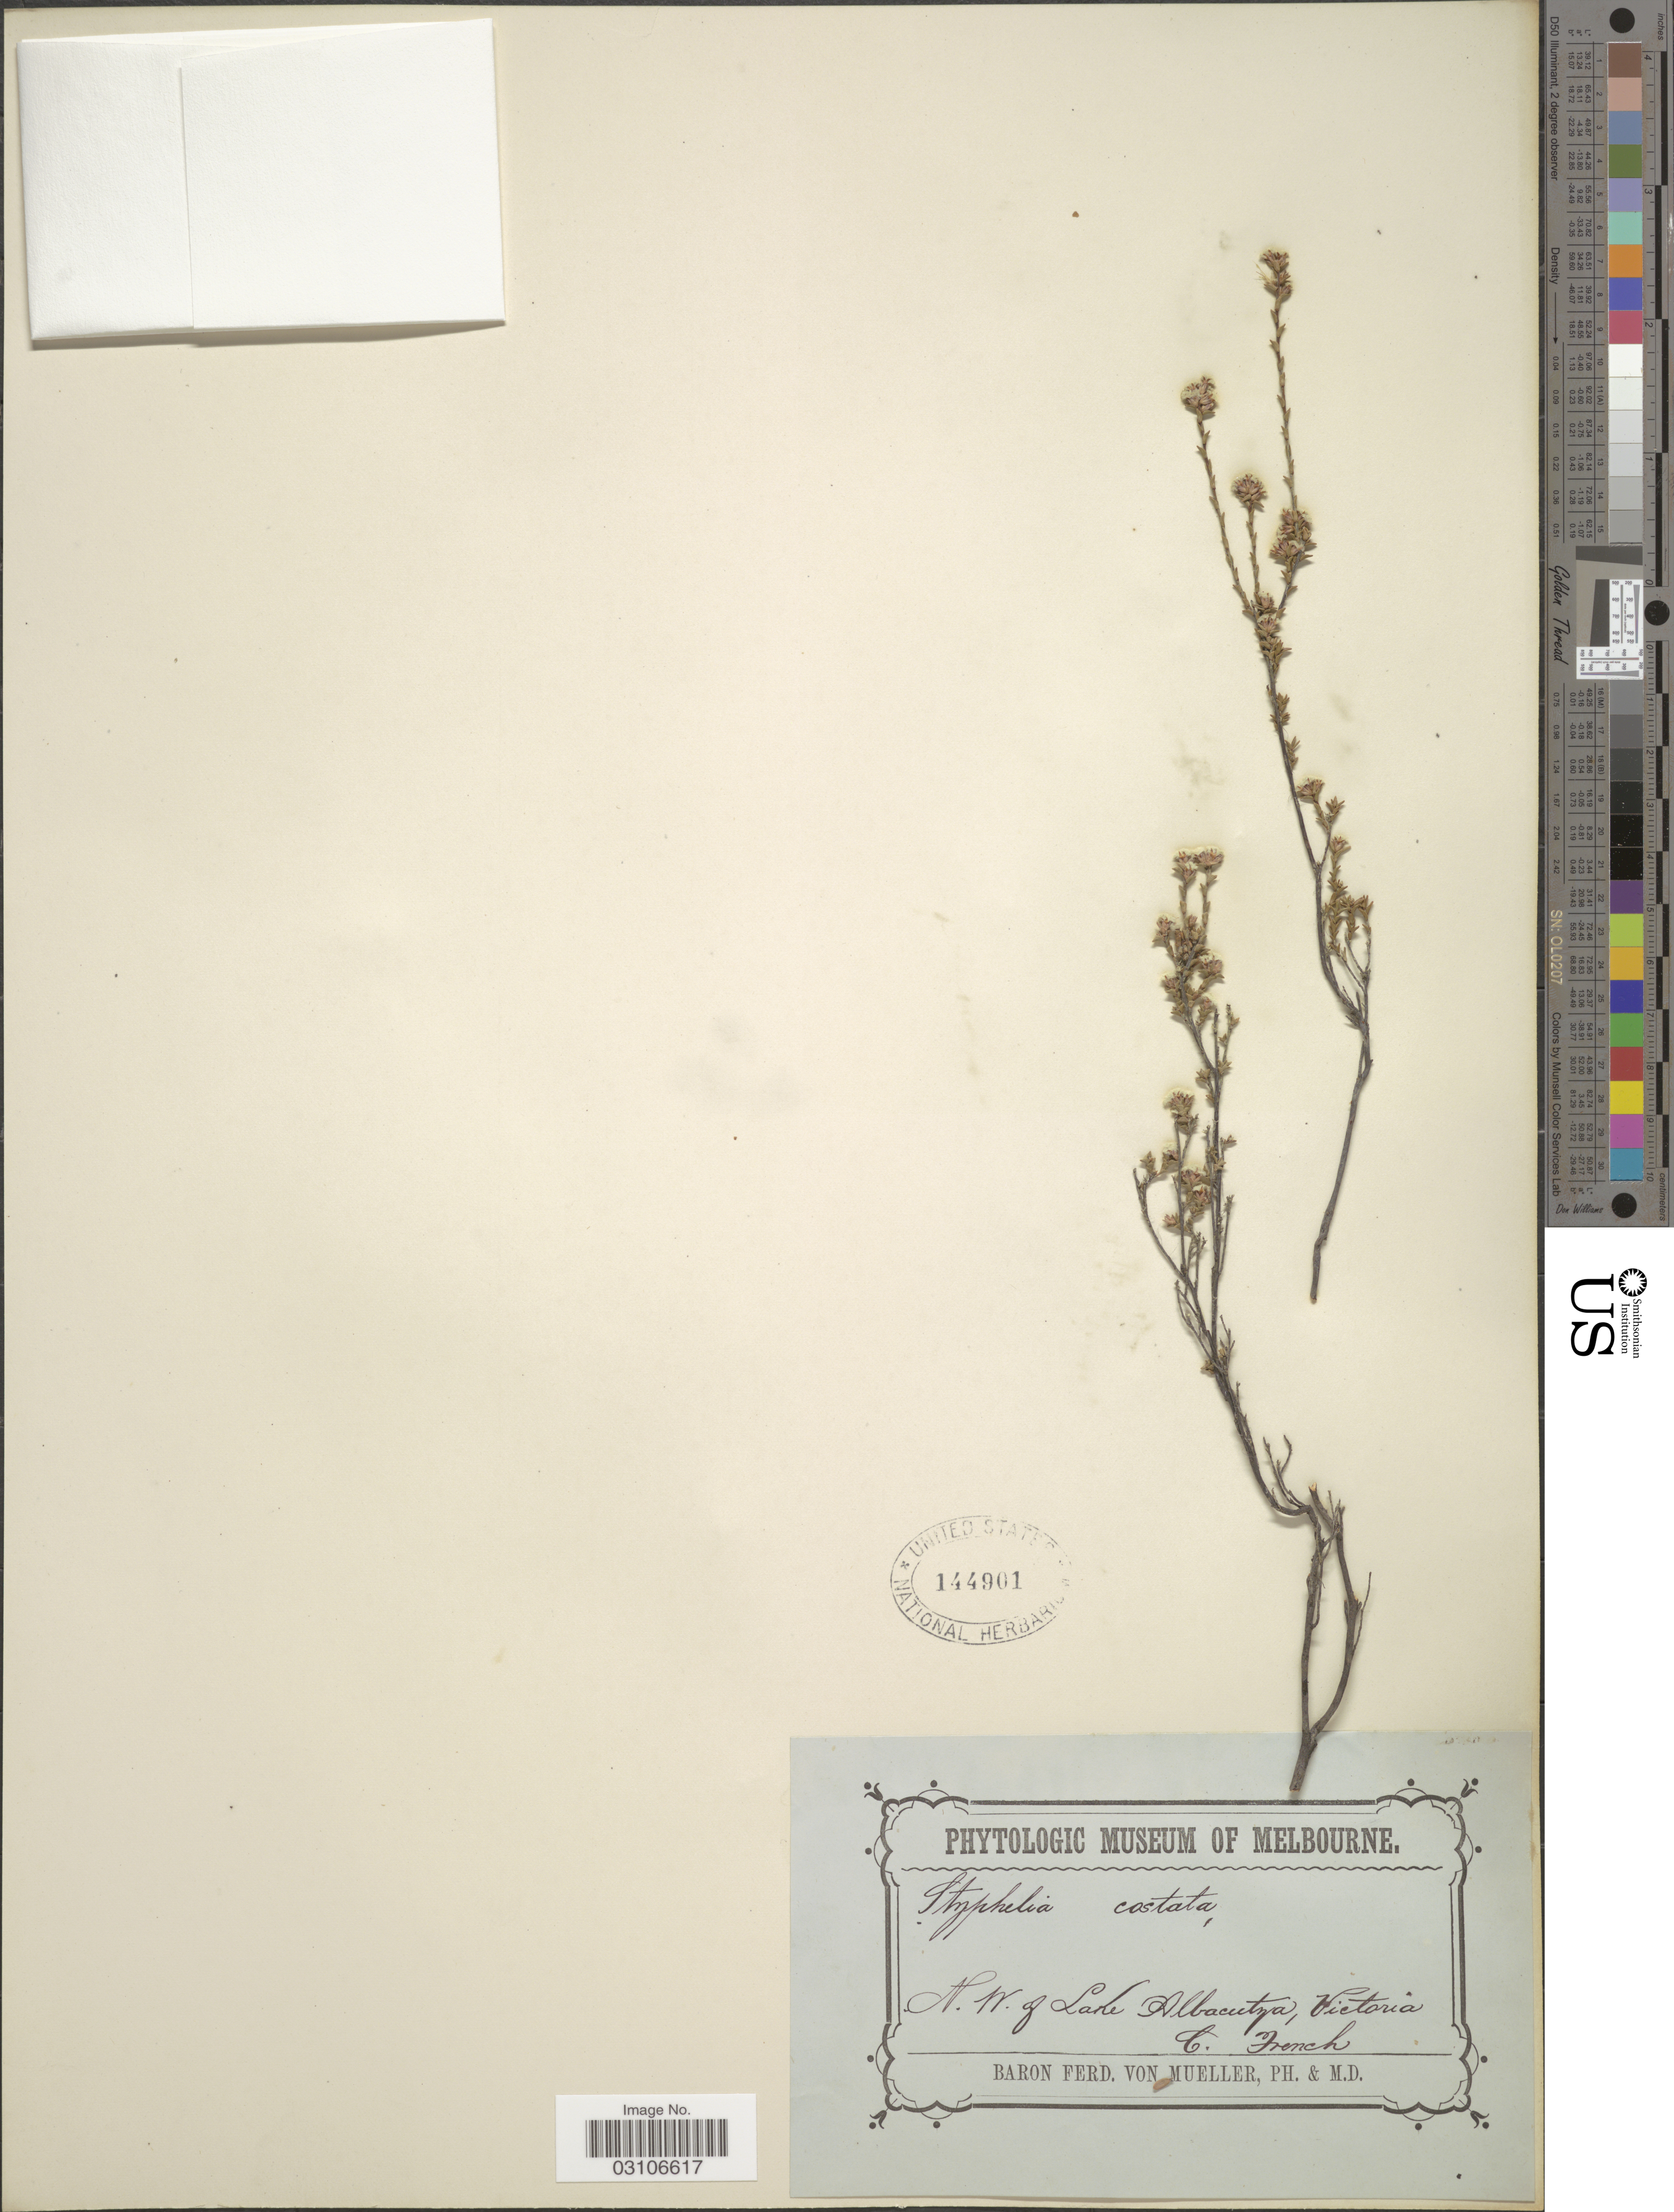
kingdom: Plantae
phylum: Tracheophyta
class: Magnoliopsida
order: Ericales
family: Ericaceae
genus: Styphelia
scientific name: Styphelia costata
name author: F. Muell.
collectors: C. French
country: Australia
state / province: Victoria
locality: N.W. of Lake Albacutza, Victoria.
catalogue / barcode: US 144901